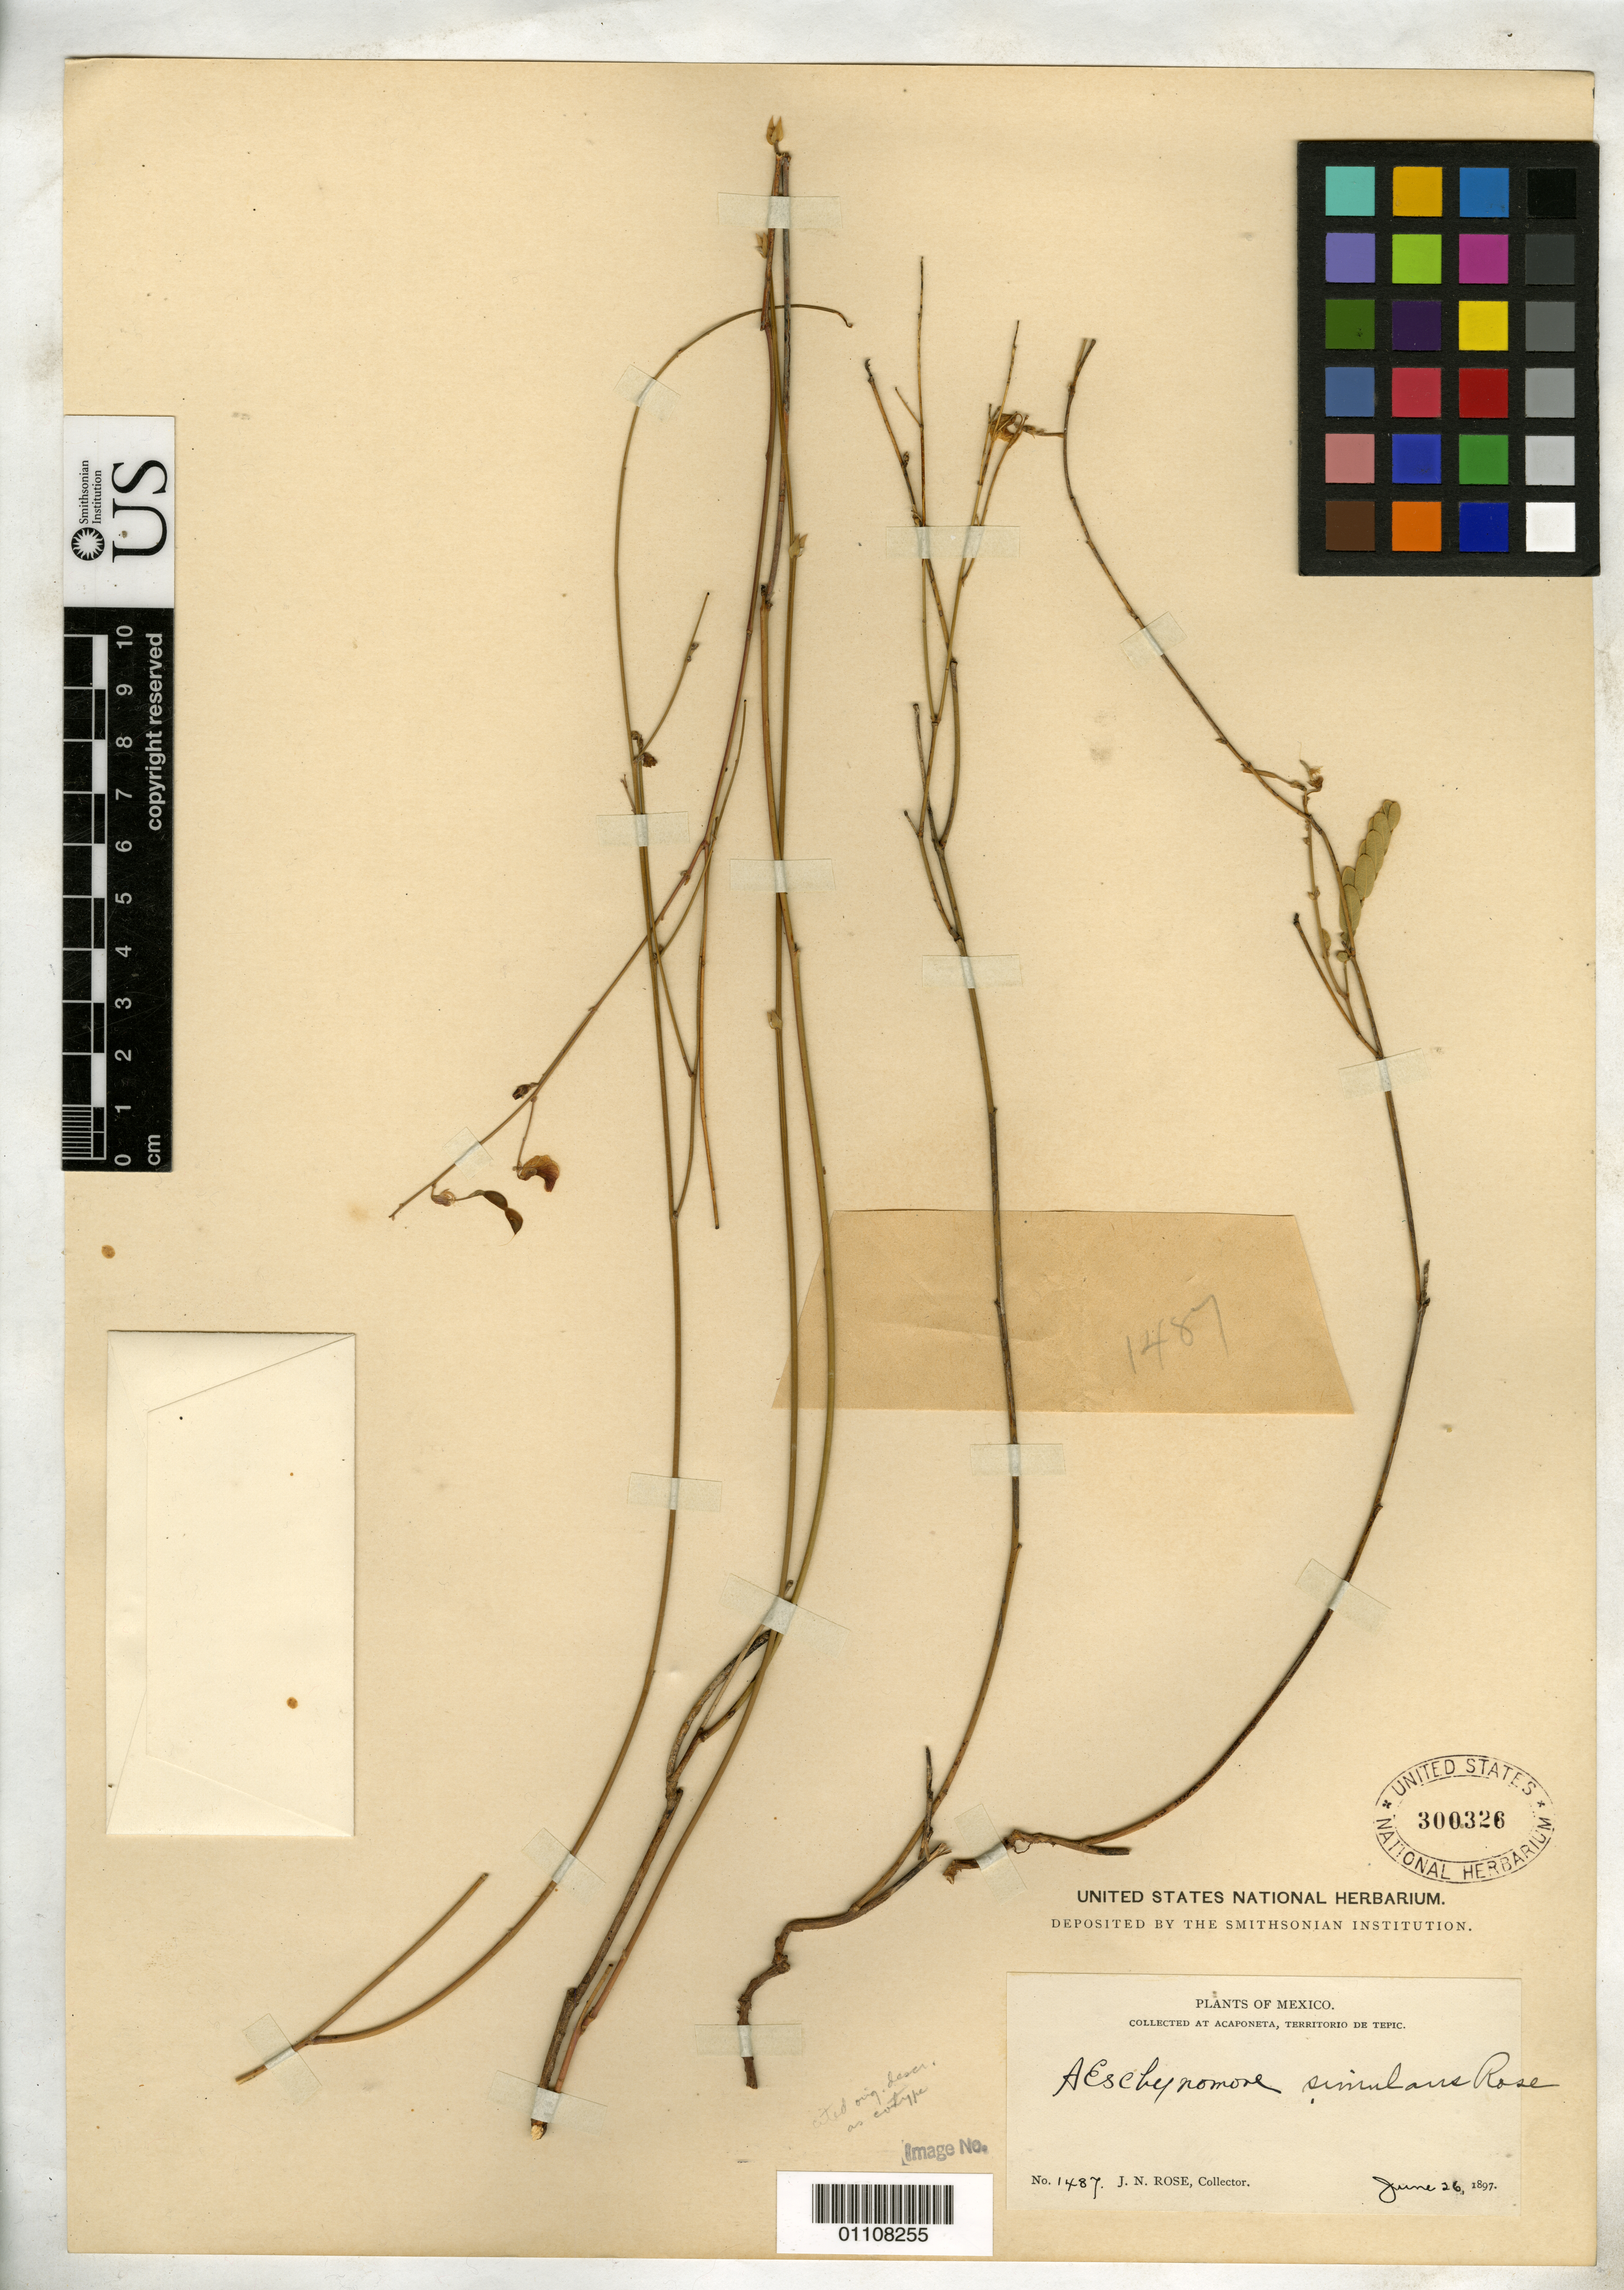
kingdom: Plantae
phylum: Tracheophyta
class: Magnoliopsida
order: Fabales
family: Fabaceae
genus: Aeschynomene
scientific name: Aeschynomene simulans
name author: Rose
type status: Syntype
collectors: J. N. Rose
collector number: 1487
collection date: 1897-06-26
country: Mexico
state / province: Nayarit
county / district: Tepic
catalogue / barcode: US 300326